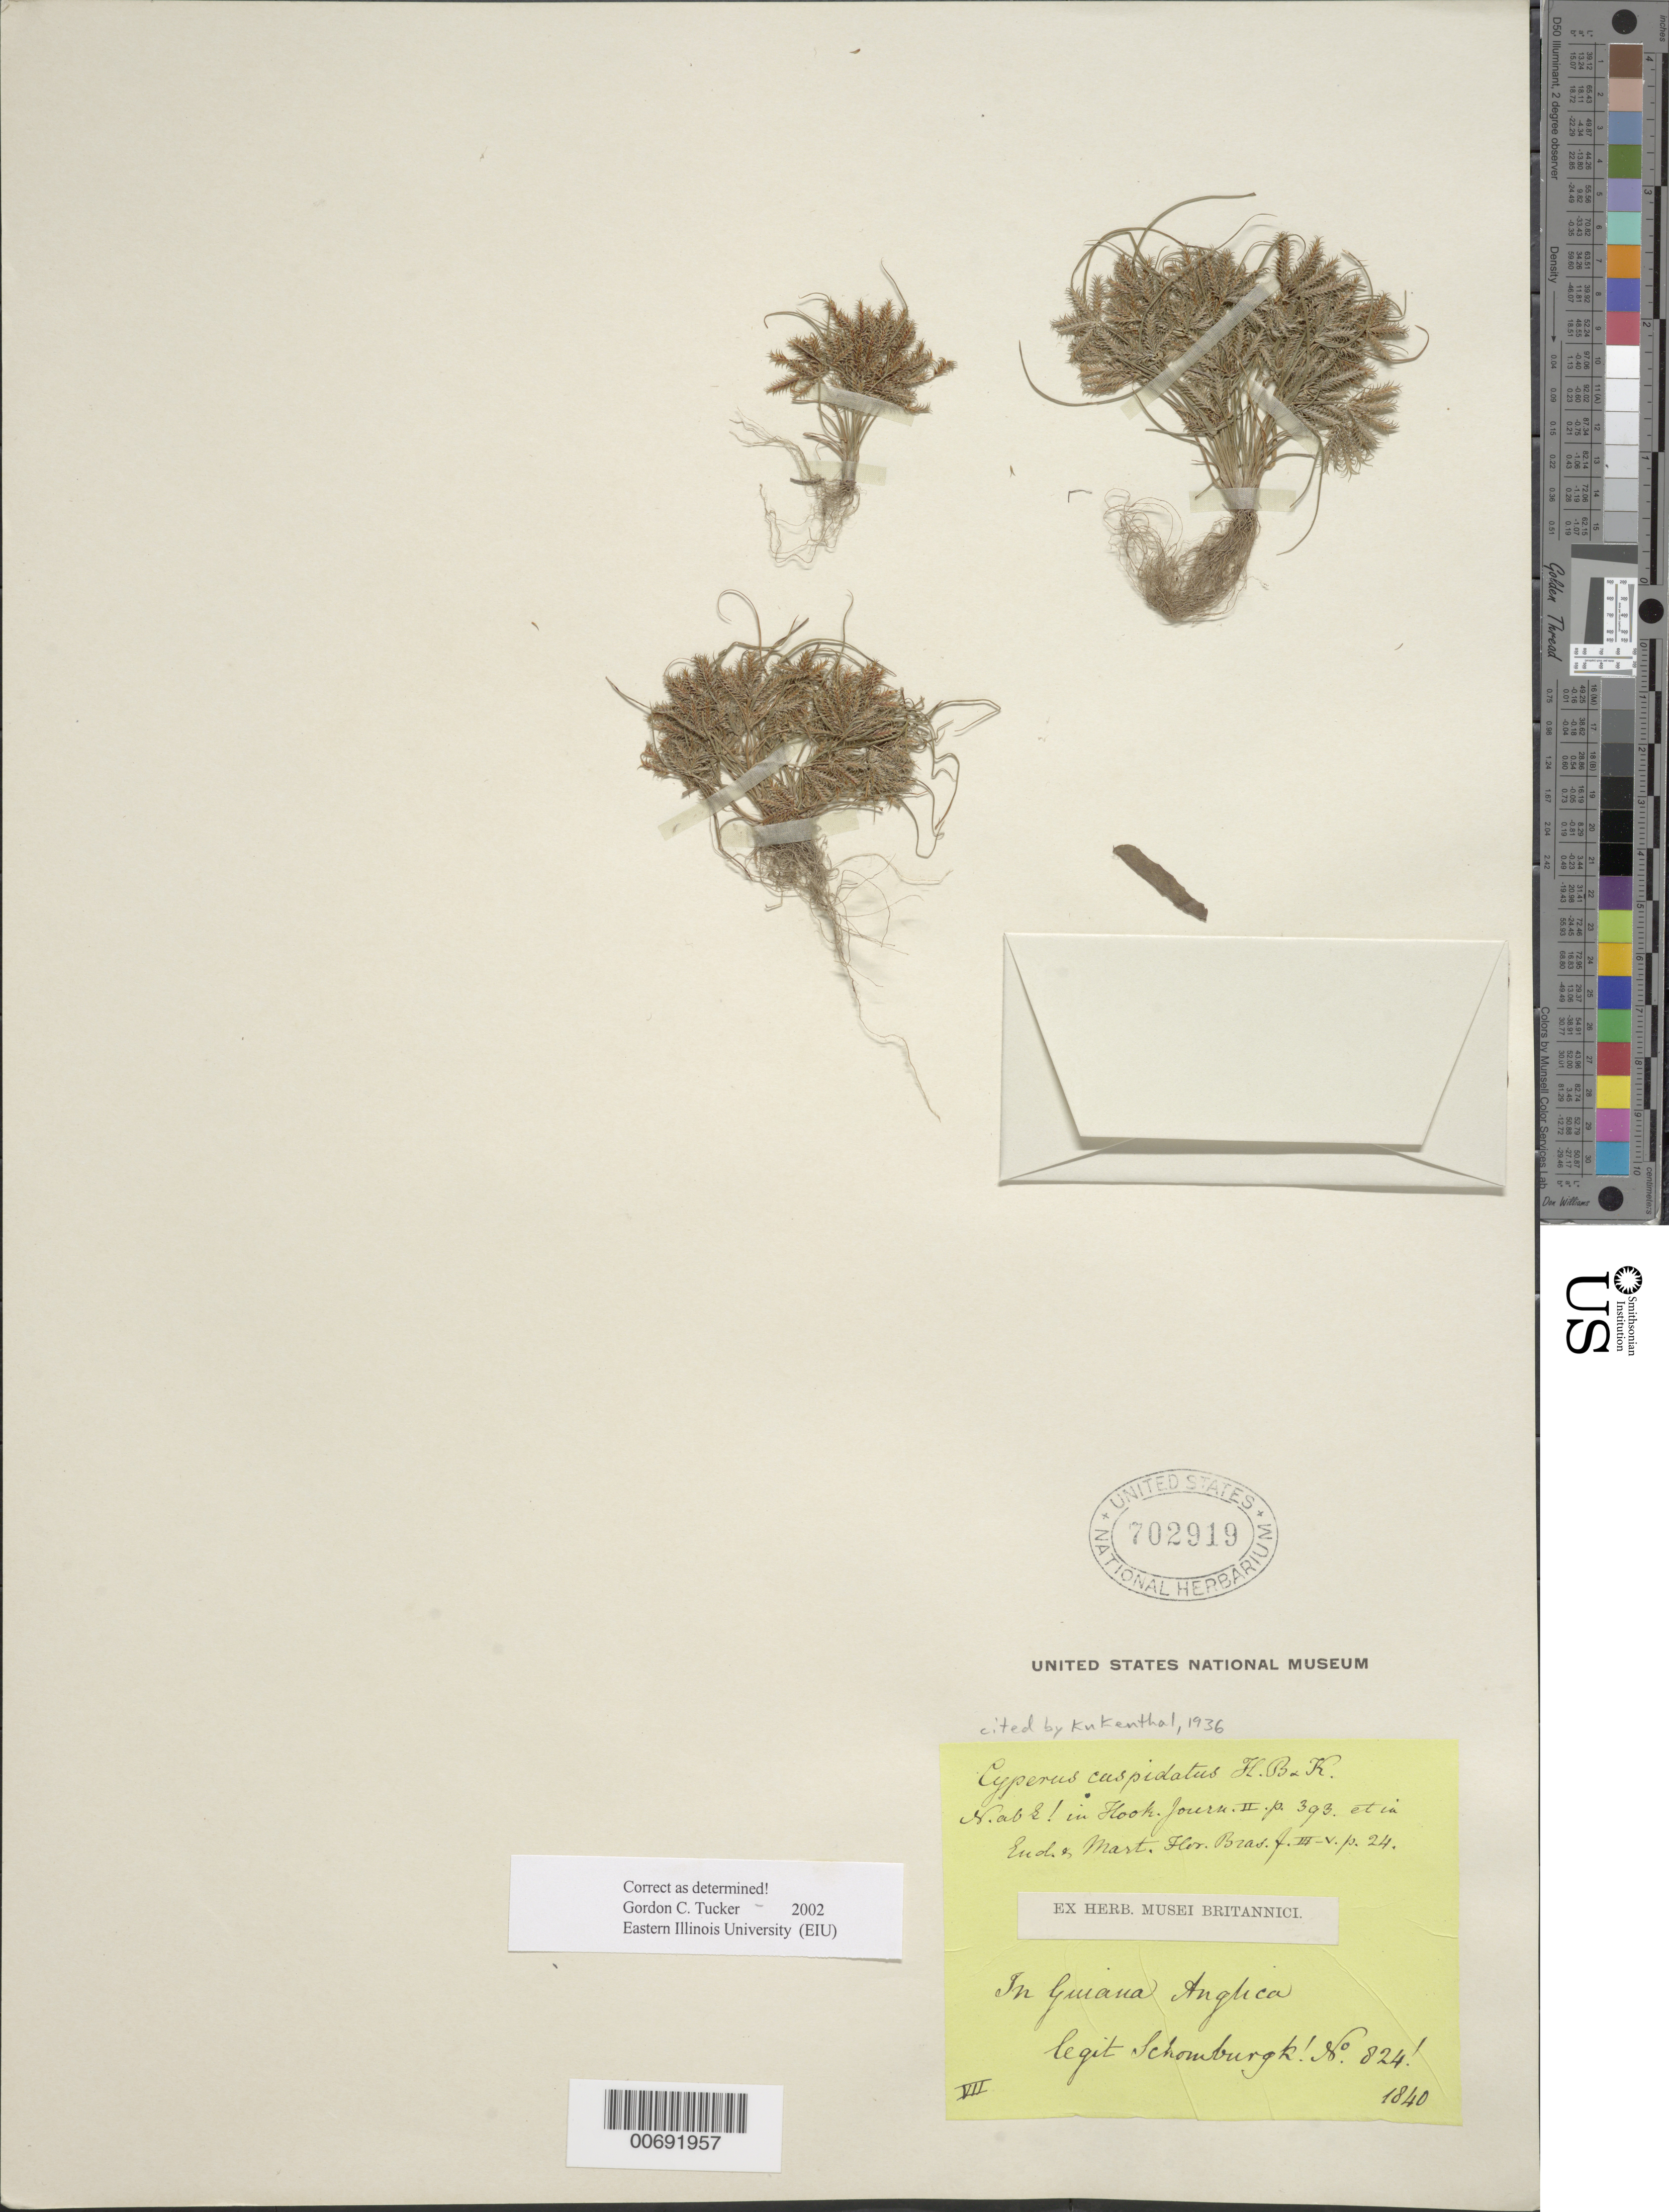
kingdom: Plantae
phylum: Tracheophyta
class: Liliopsida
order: Poales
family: Cyperaceae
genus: Cyperus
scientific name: Cyperus cuspidatus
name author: Kunth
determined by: Tucker, G. C.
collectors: -- Schomburgk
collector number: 824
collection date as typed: July 1840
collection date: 1840-07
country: Guyana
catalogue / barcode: US 702919